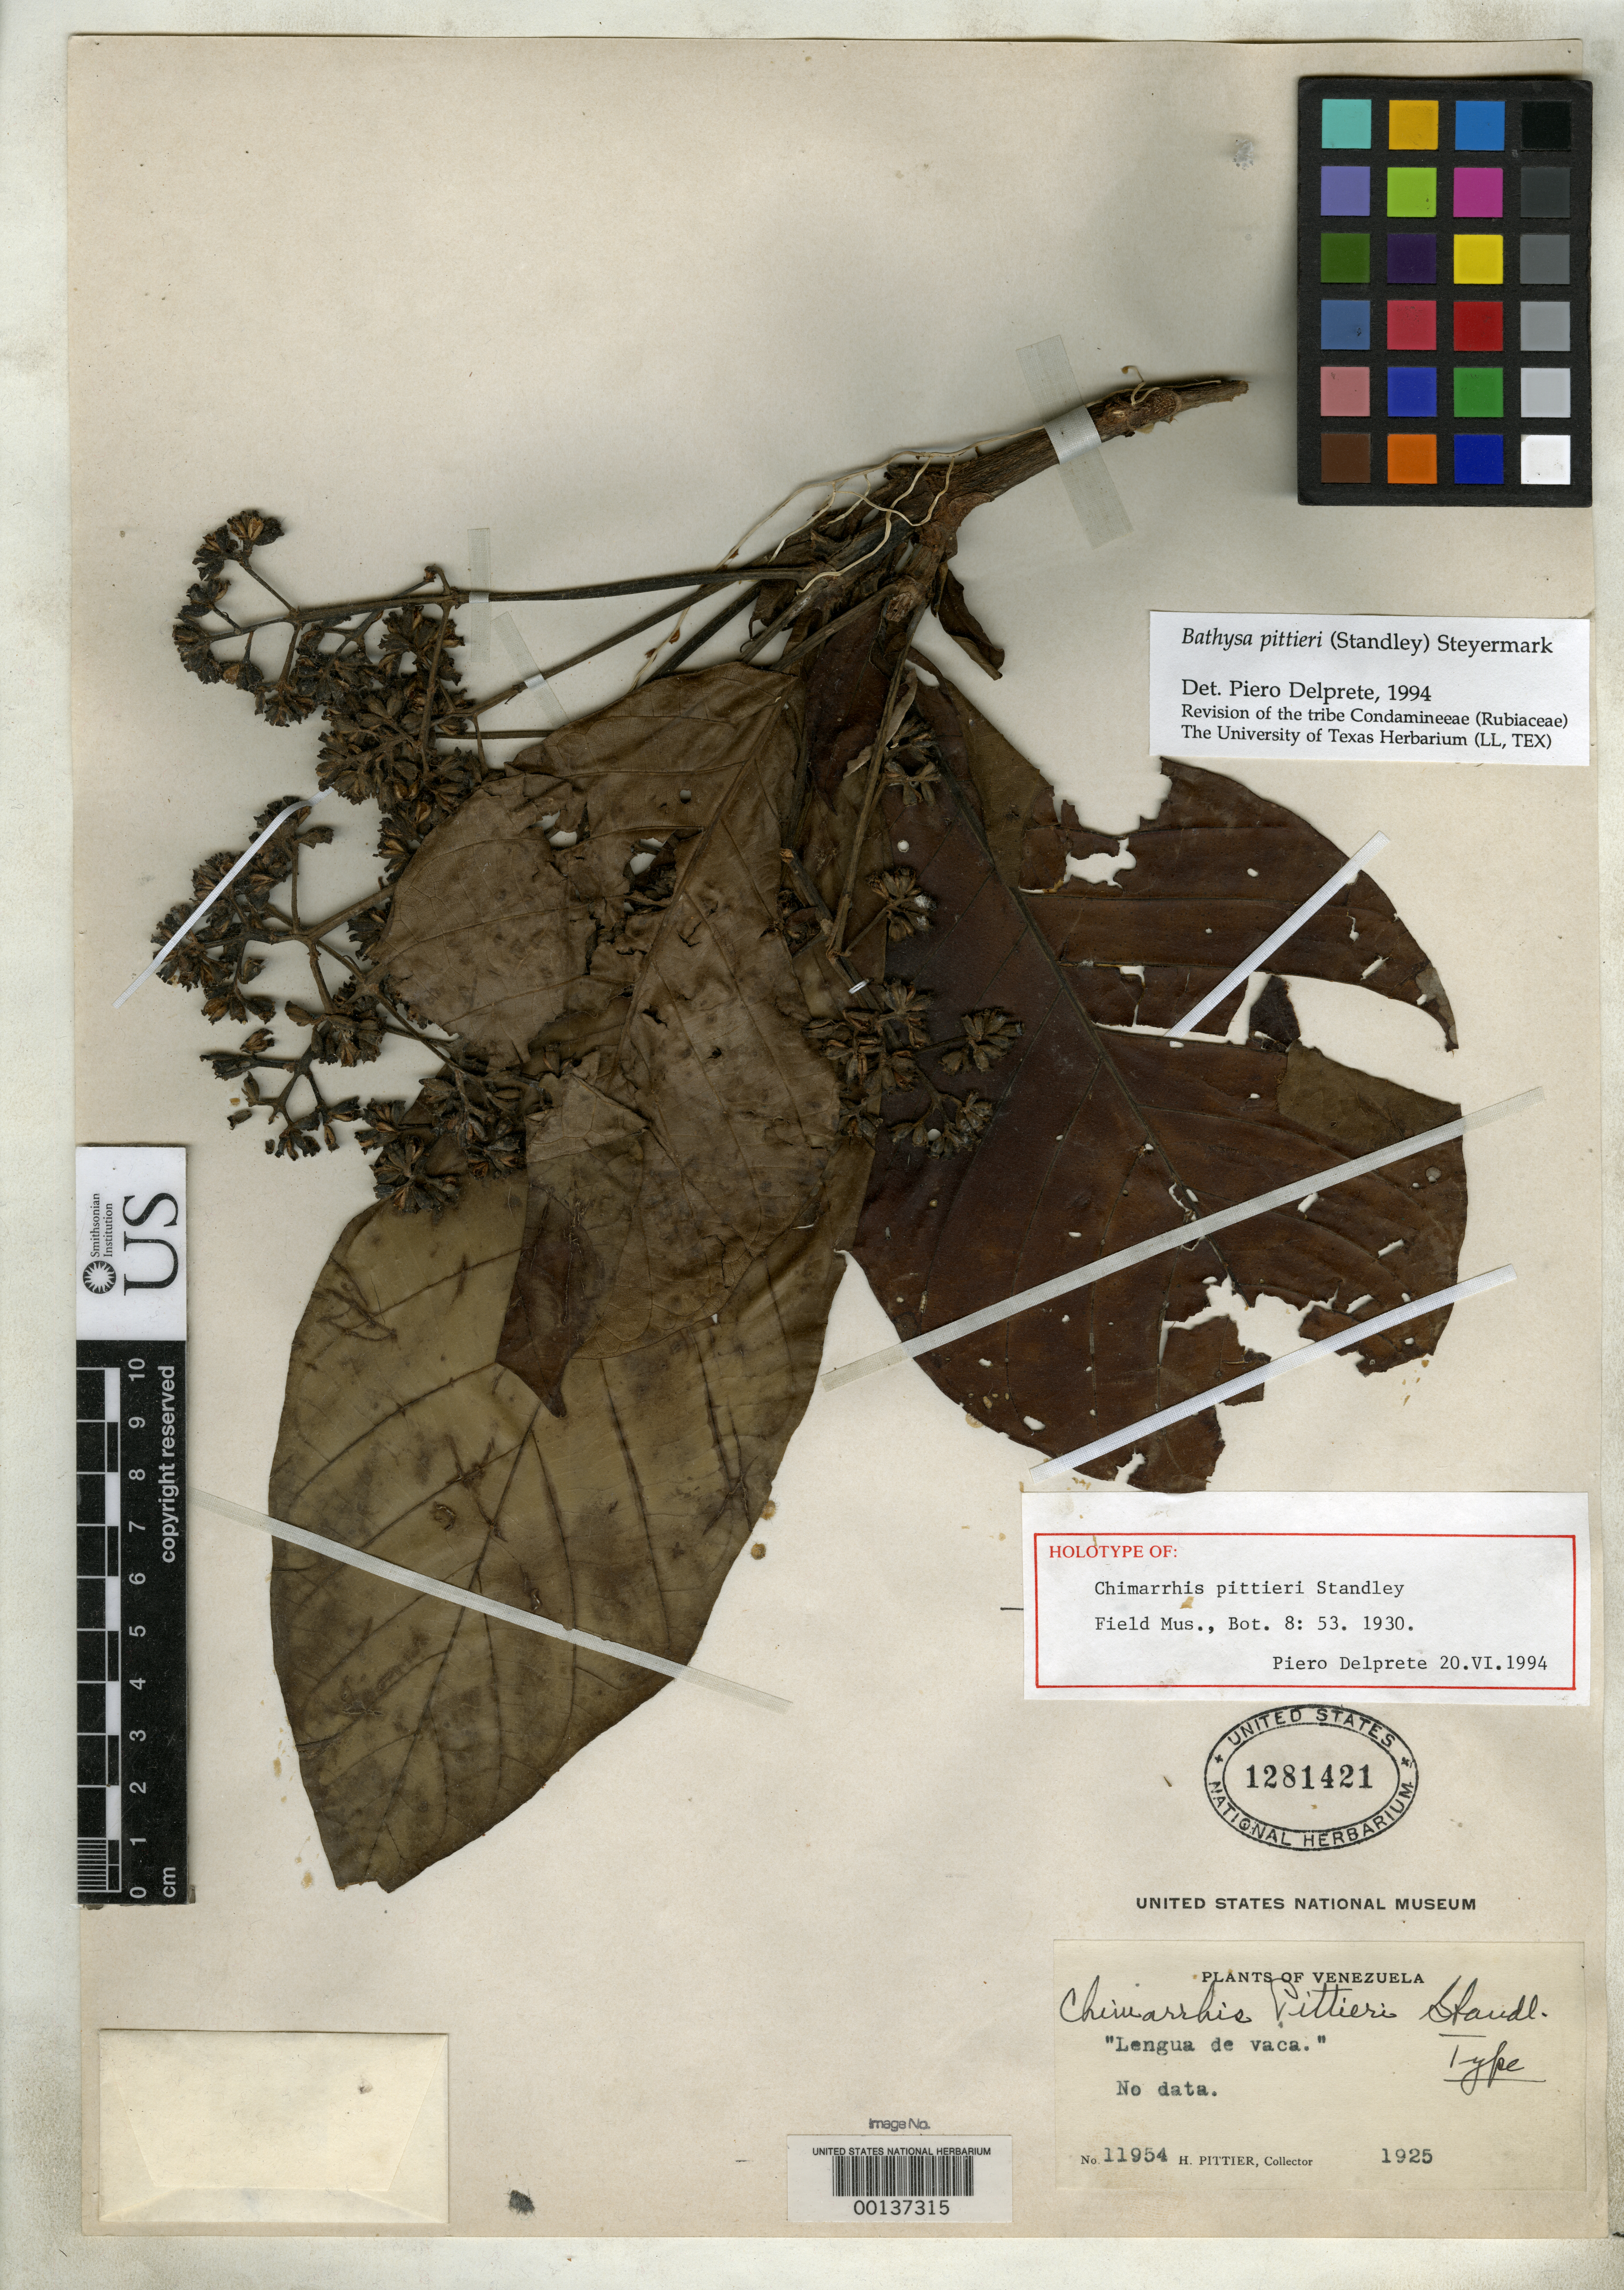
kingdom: Plantae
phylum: Tracheophyta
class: Magnoliopsida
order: Gentianales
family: Rubiaceae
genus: Chimarrhis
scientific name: Chimarrhis pittieri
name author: Standl.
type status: Holotype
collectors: H. F. Pittier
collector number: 11954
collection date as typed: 1925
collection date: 1925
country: Venezuela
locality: Lengua de Vaca.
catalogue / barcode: US 1281421